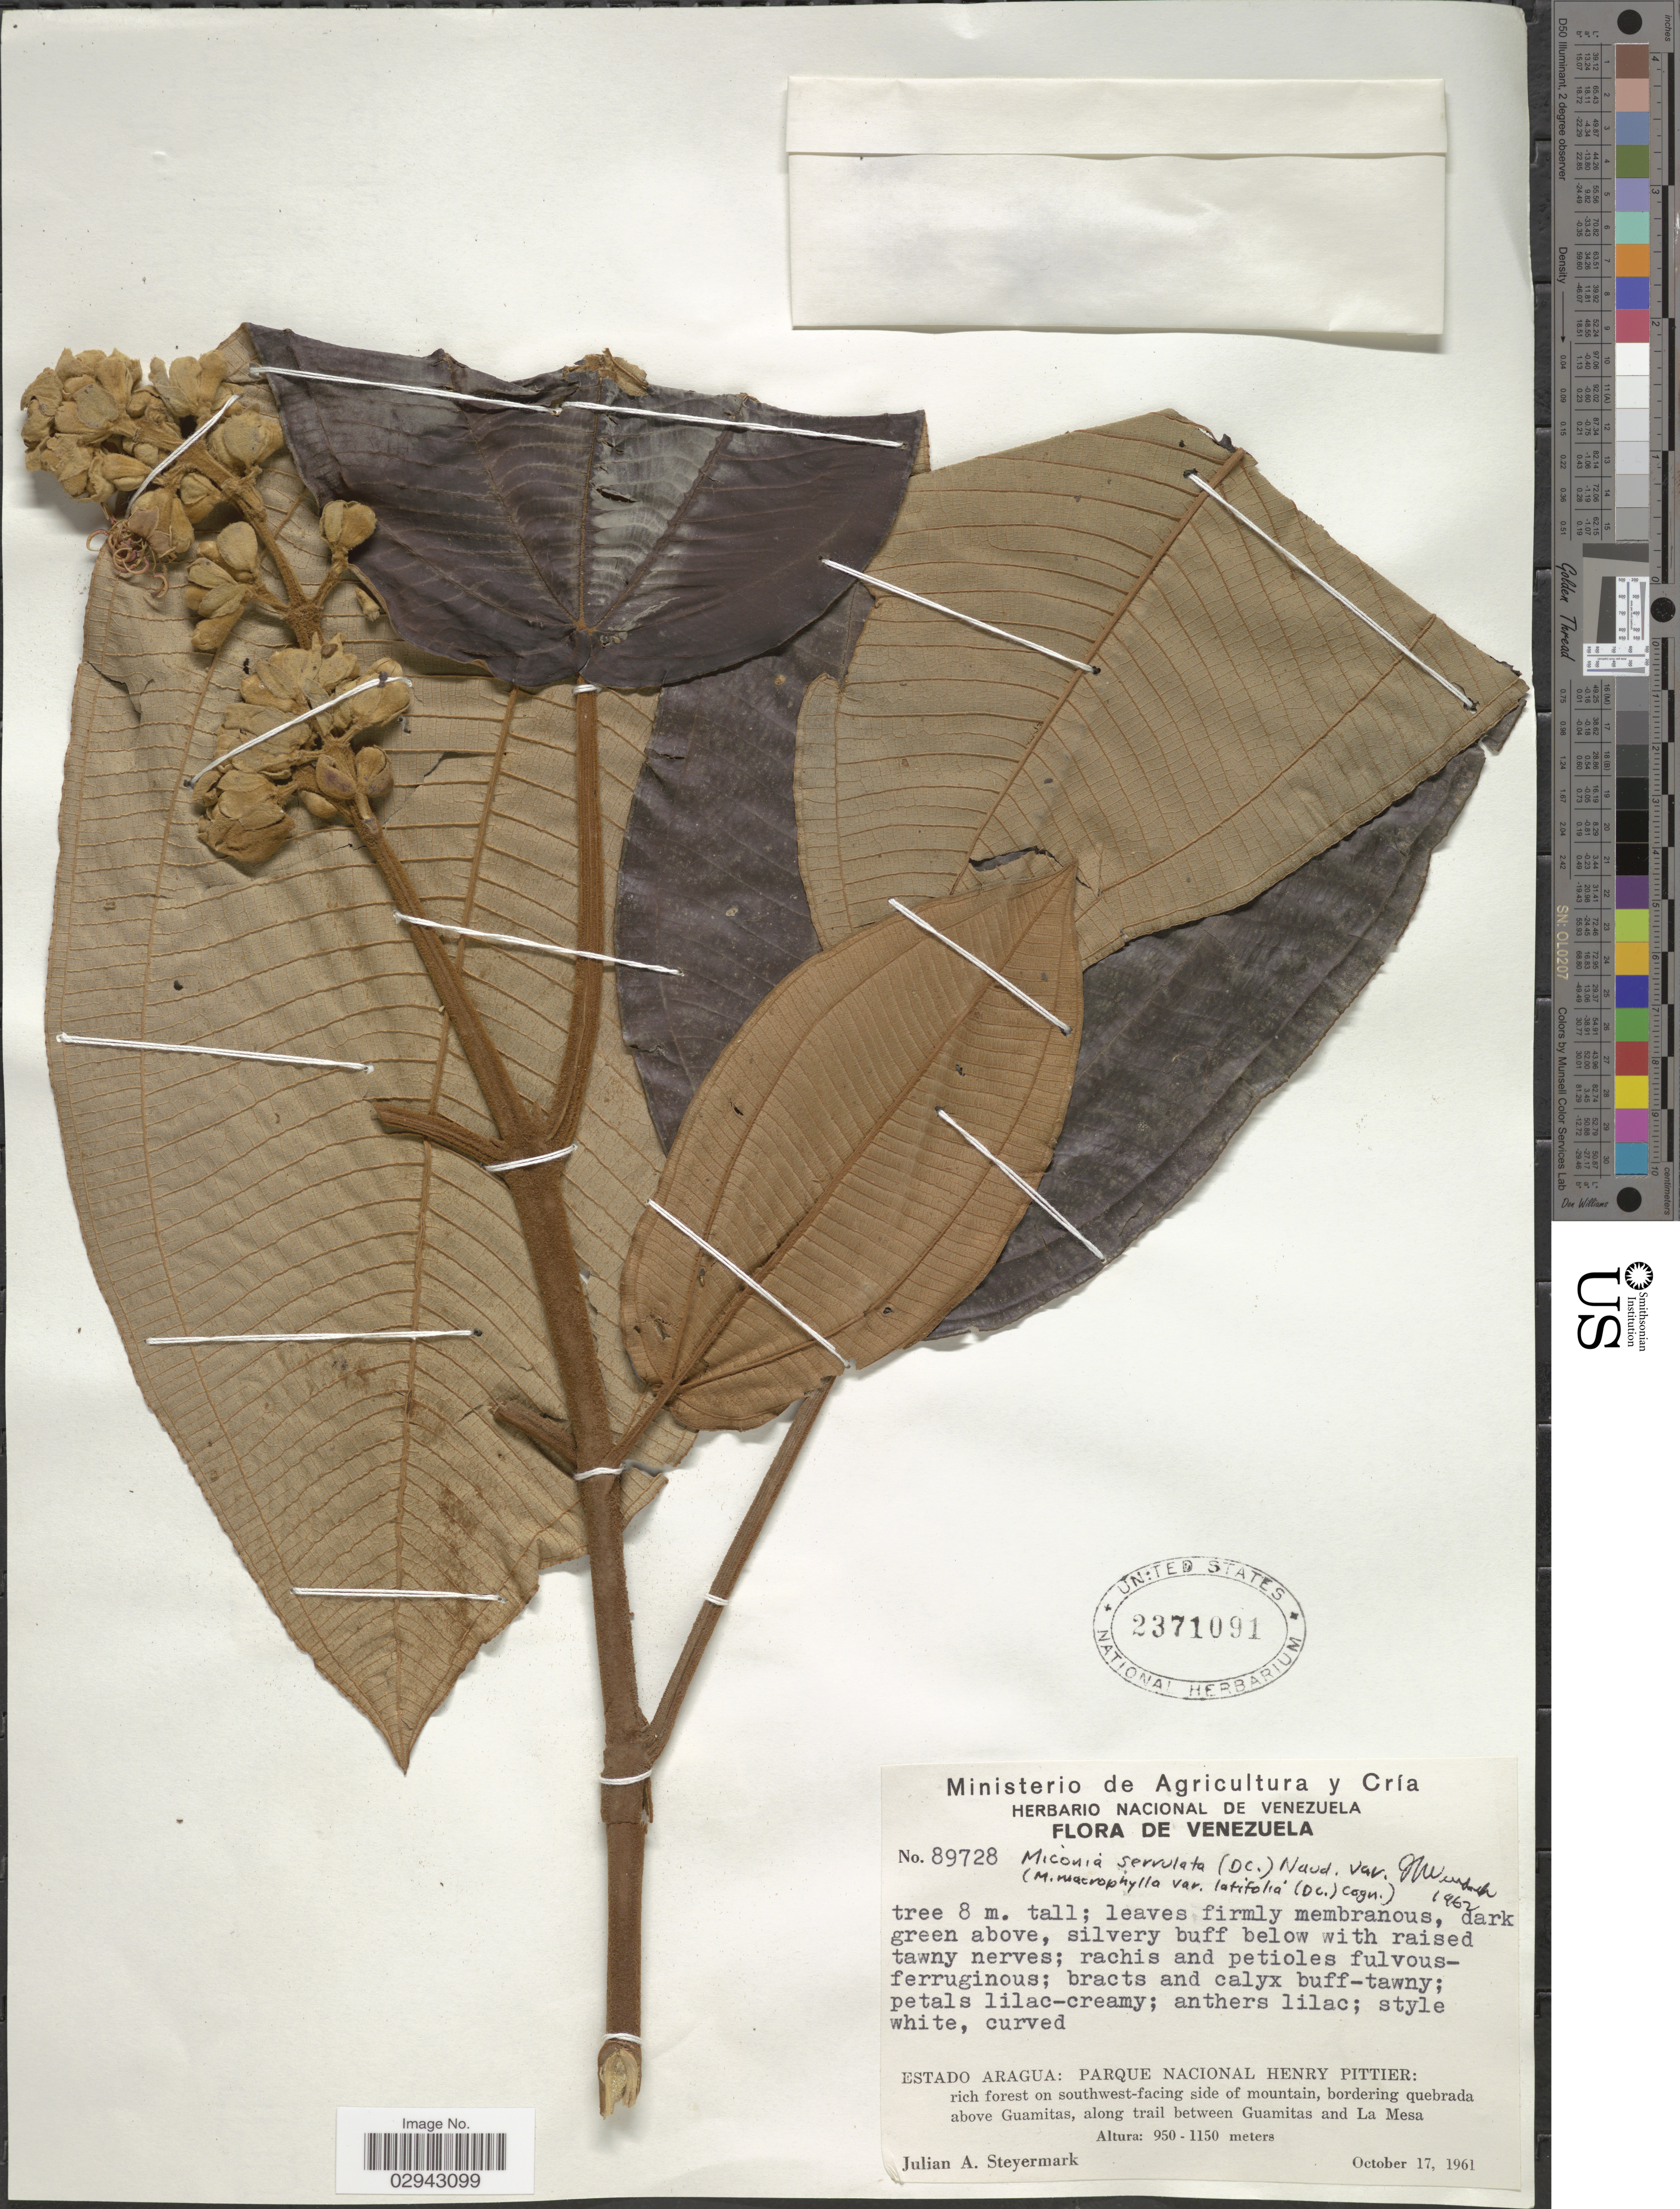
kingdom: Plantae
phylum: Tracheophyta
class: Magnoliopsida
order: Myrtales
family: Melastomataceae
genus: Miconia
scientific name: Miconia serrulata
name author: (DC.) Naudin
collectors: J. Steyermark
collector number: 89728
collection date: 1961-10-17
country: Venezuela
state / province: Aragua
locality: Parque Nacional Henry Pittier: rich forest on southwest-facing side of mountain, bordering quebrada above Guamitas, along trail between Guamitas and La Mesa.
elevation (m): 950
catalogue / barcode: US 2371091